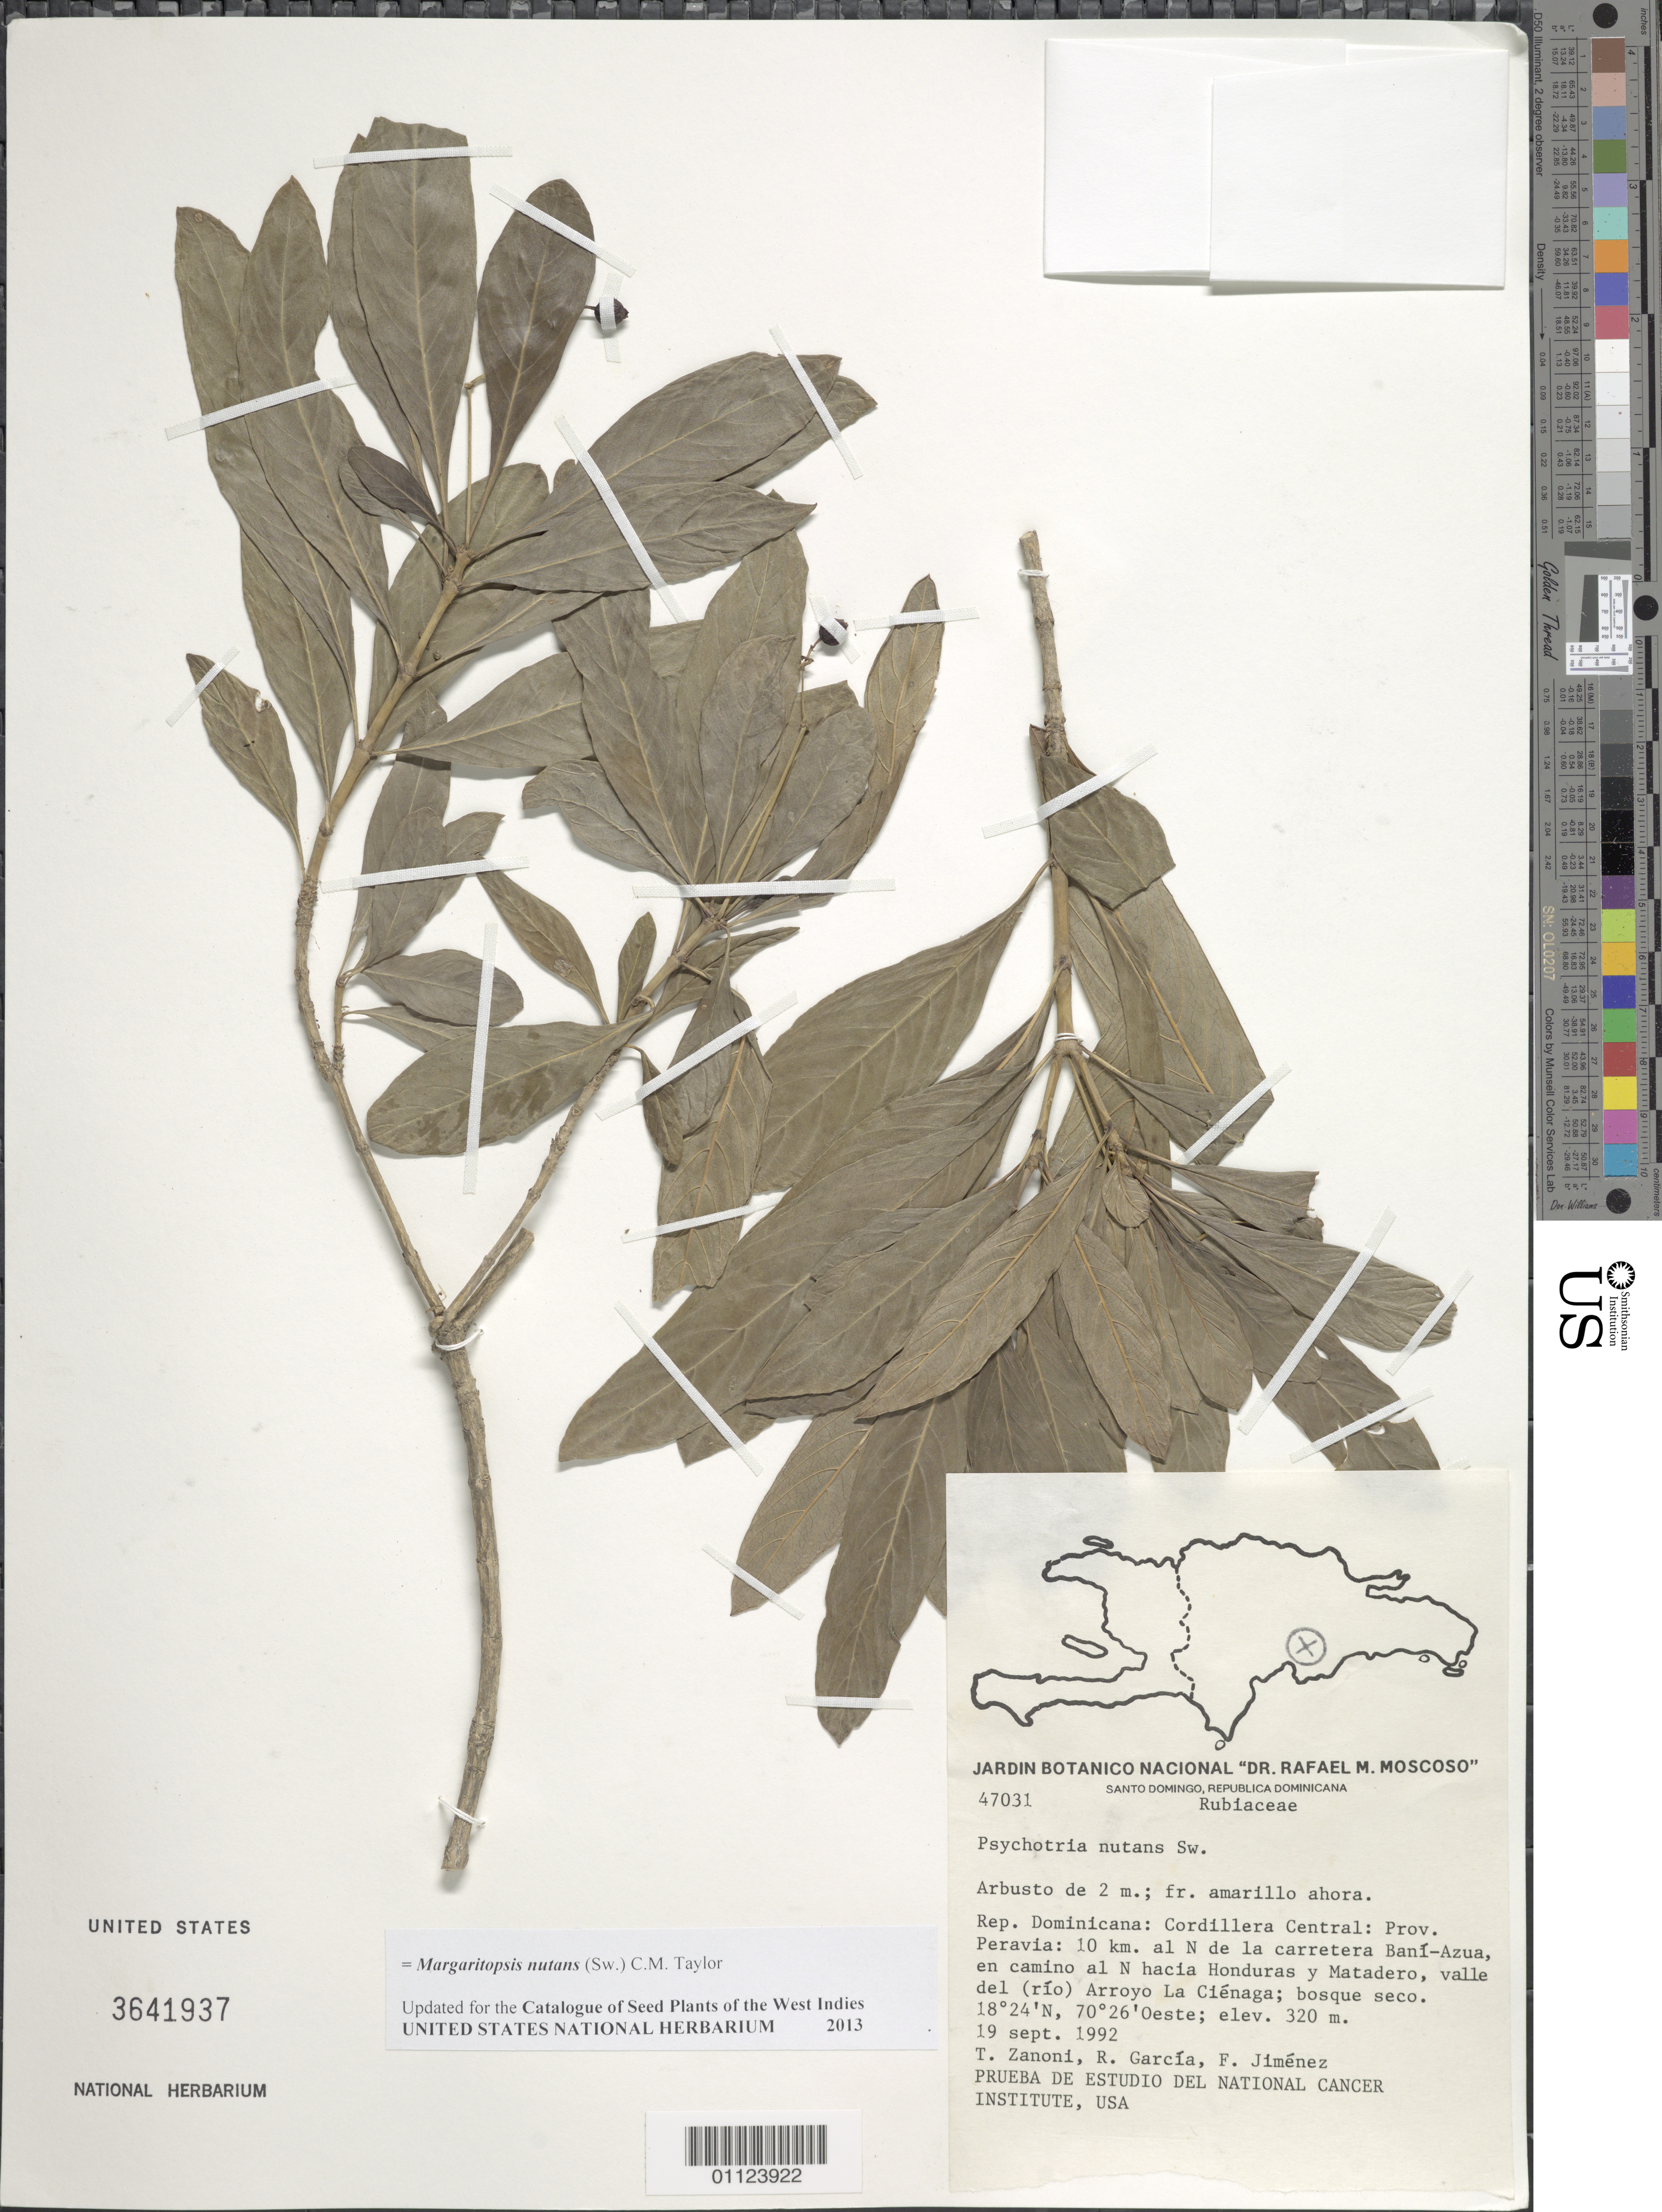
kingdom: Plantae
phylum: Tracheophyta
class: Magnoliopsida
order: Gentianales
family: Rubiaceae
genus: Margaritopsis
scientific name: Margaritopsis nutans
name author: (Sw.) C.M. Taylor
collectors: T. A. Zanoni, R. Garcia & F. Jiménez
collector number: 47031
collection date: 1992-09-19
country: Dominican Republic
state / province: Peravia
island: Hispaniola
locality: Cordillera Central, 10 km al N de la carretera Baní-Azua, en camino al N hacia Honduras y Matadero, valle del (río) Arroyo La Ciénaga.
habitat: Bosque seco.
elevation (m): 320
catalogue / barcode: US 3641937